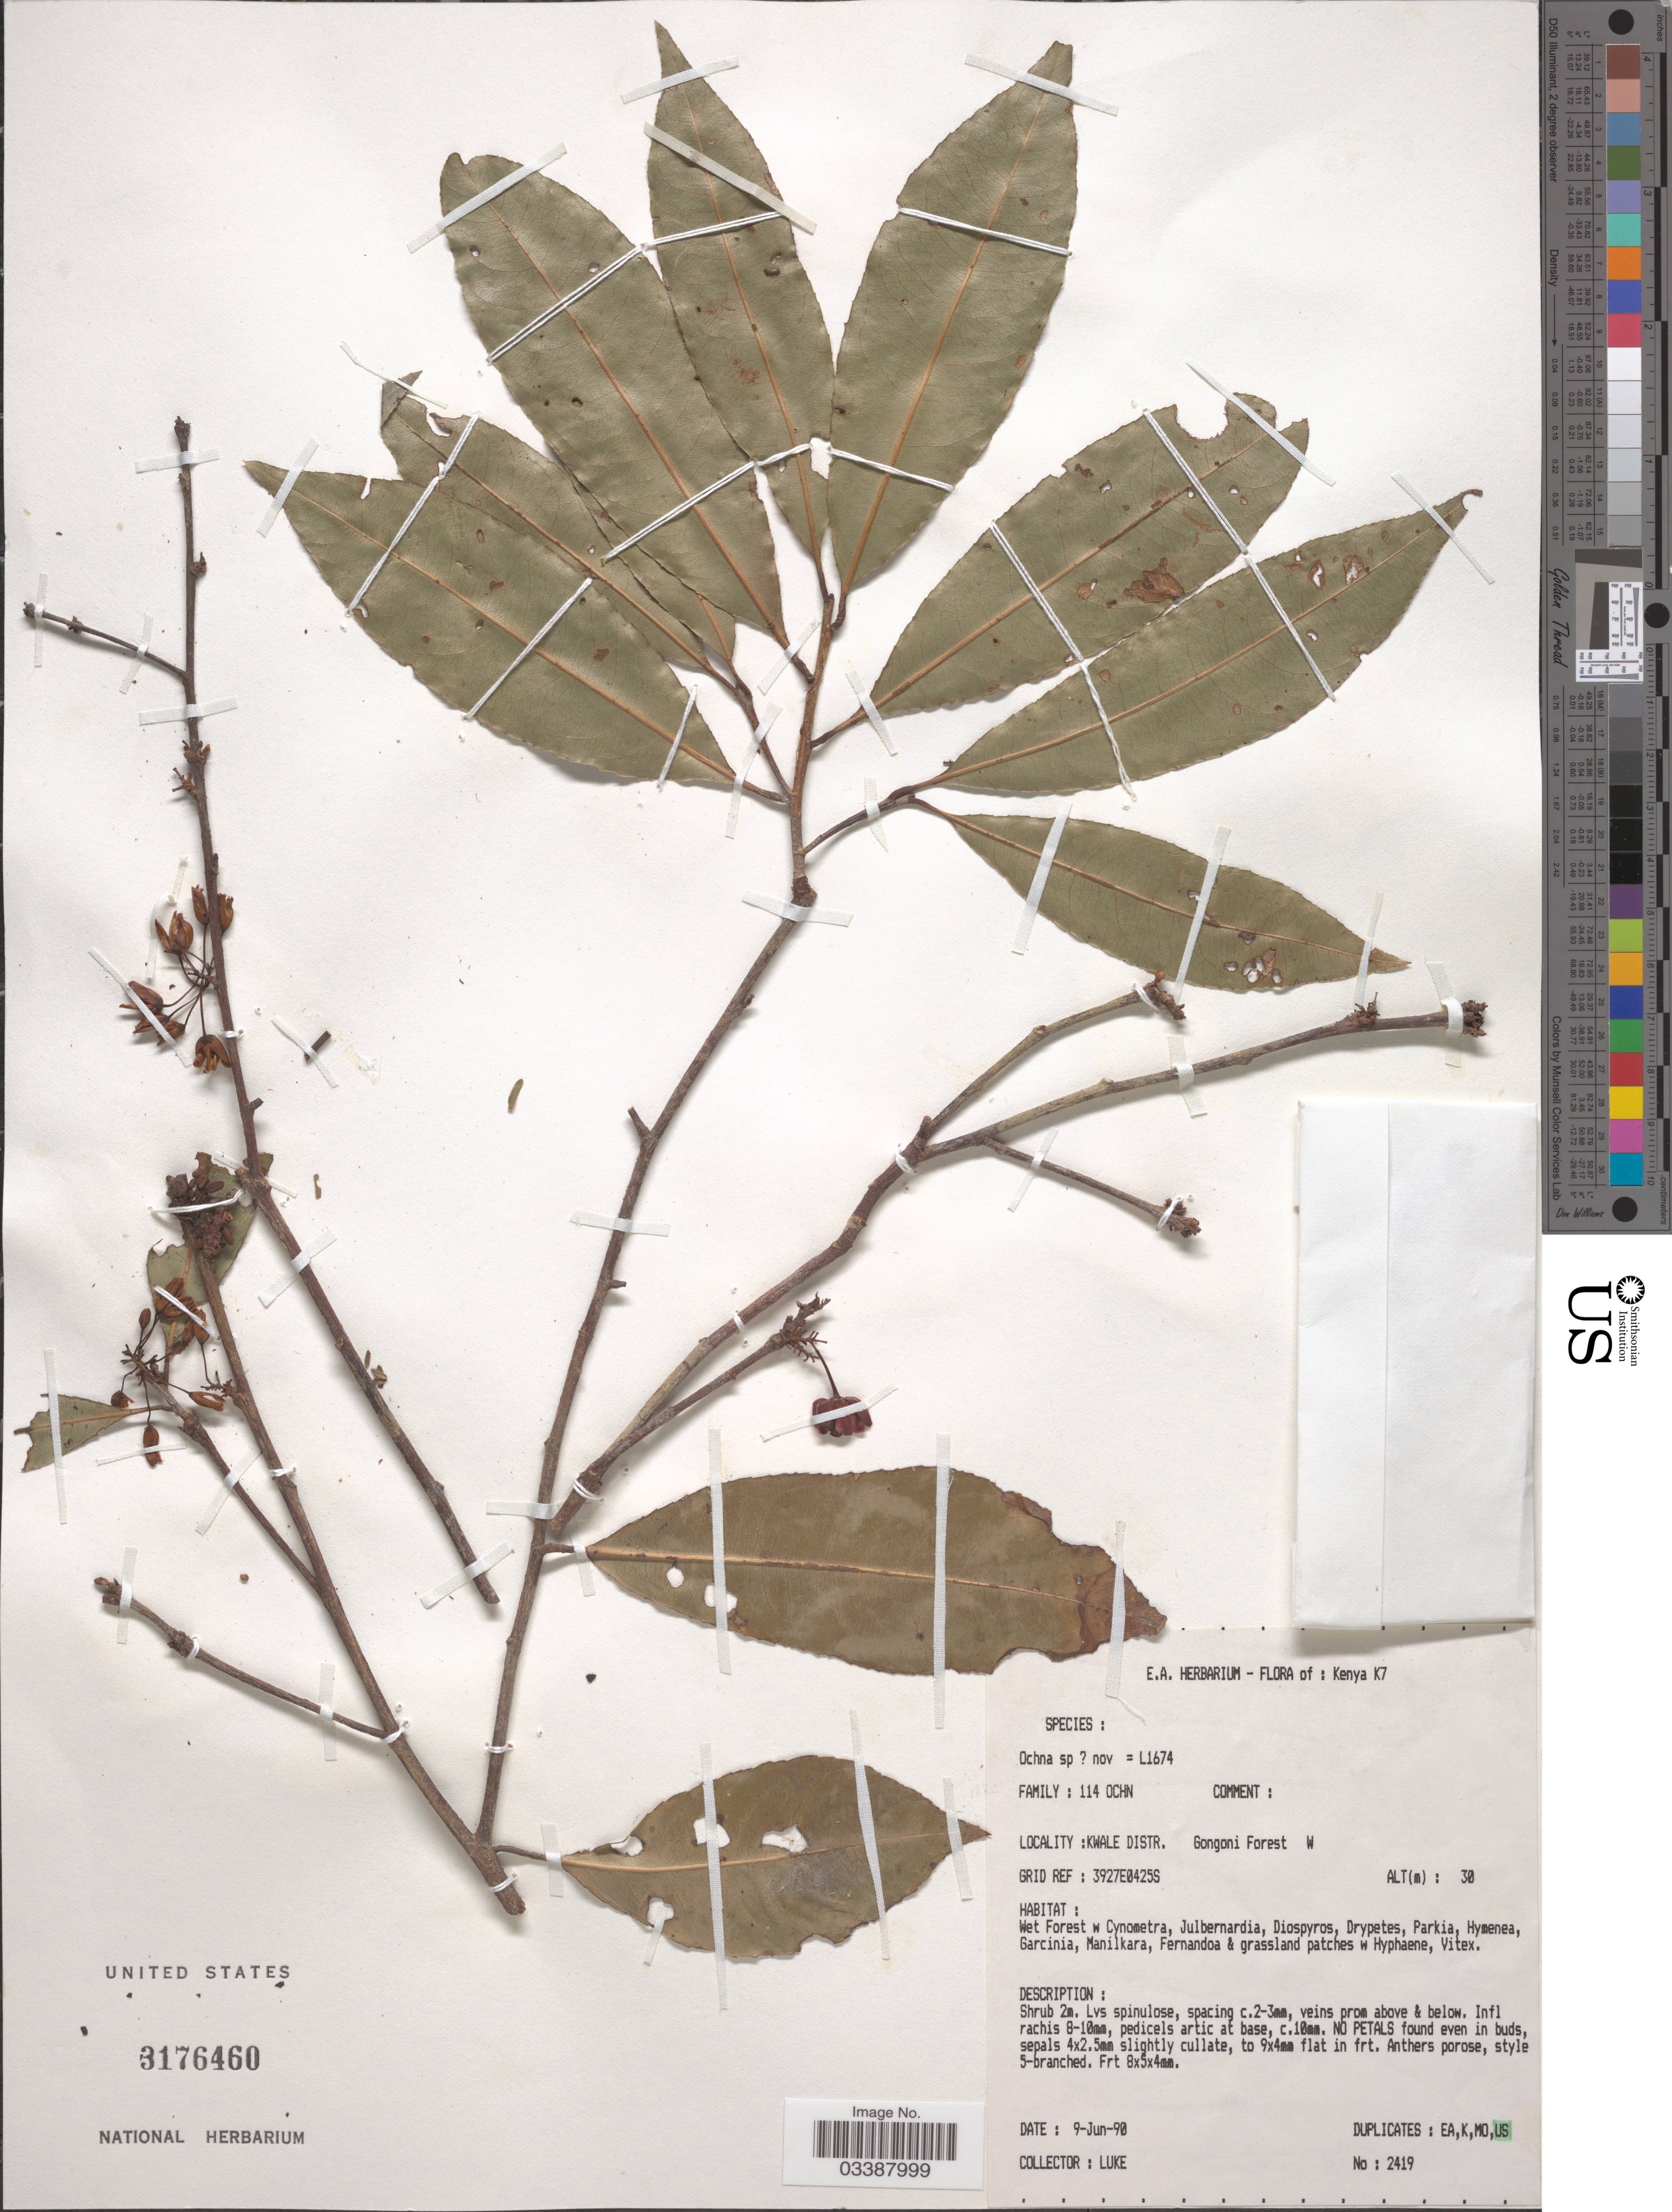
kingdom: Plantae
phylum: Tracheophyta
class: Magnoliopsida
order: Malpighiales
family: Ochnaceae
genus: Ochna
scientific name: Ochna sp.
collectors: -. Luke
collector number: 2419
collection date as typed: Transcribed d/m/y: 9/6/90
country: Kenya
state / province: Kwale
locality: K7 Gongoni Forest W.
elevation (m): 30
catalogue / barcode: US 3176460